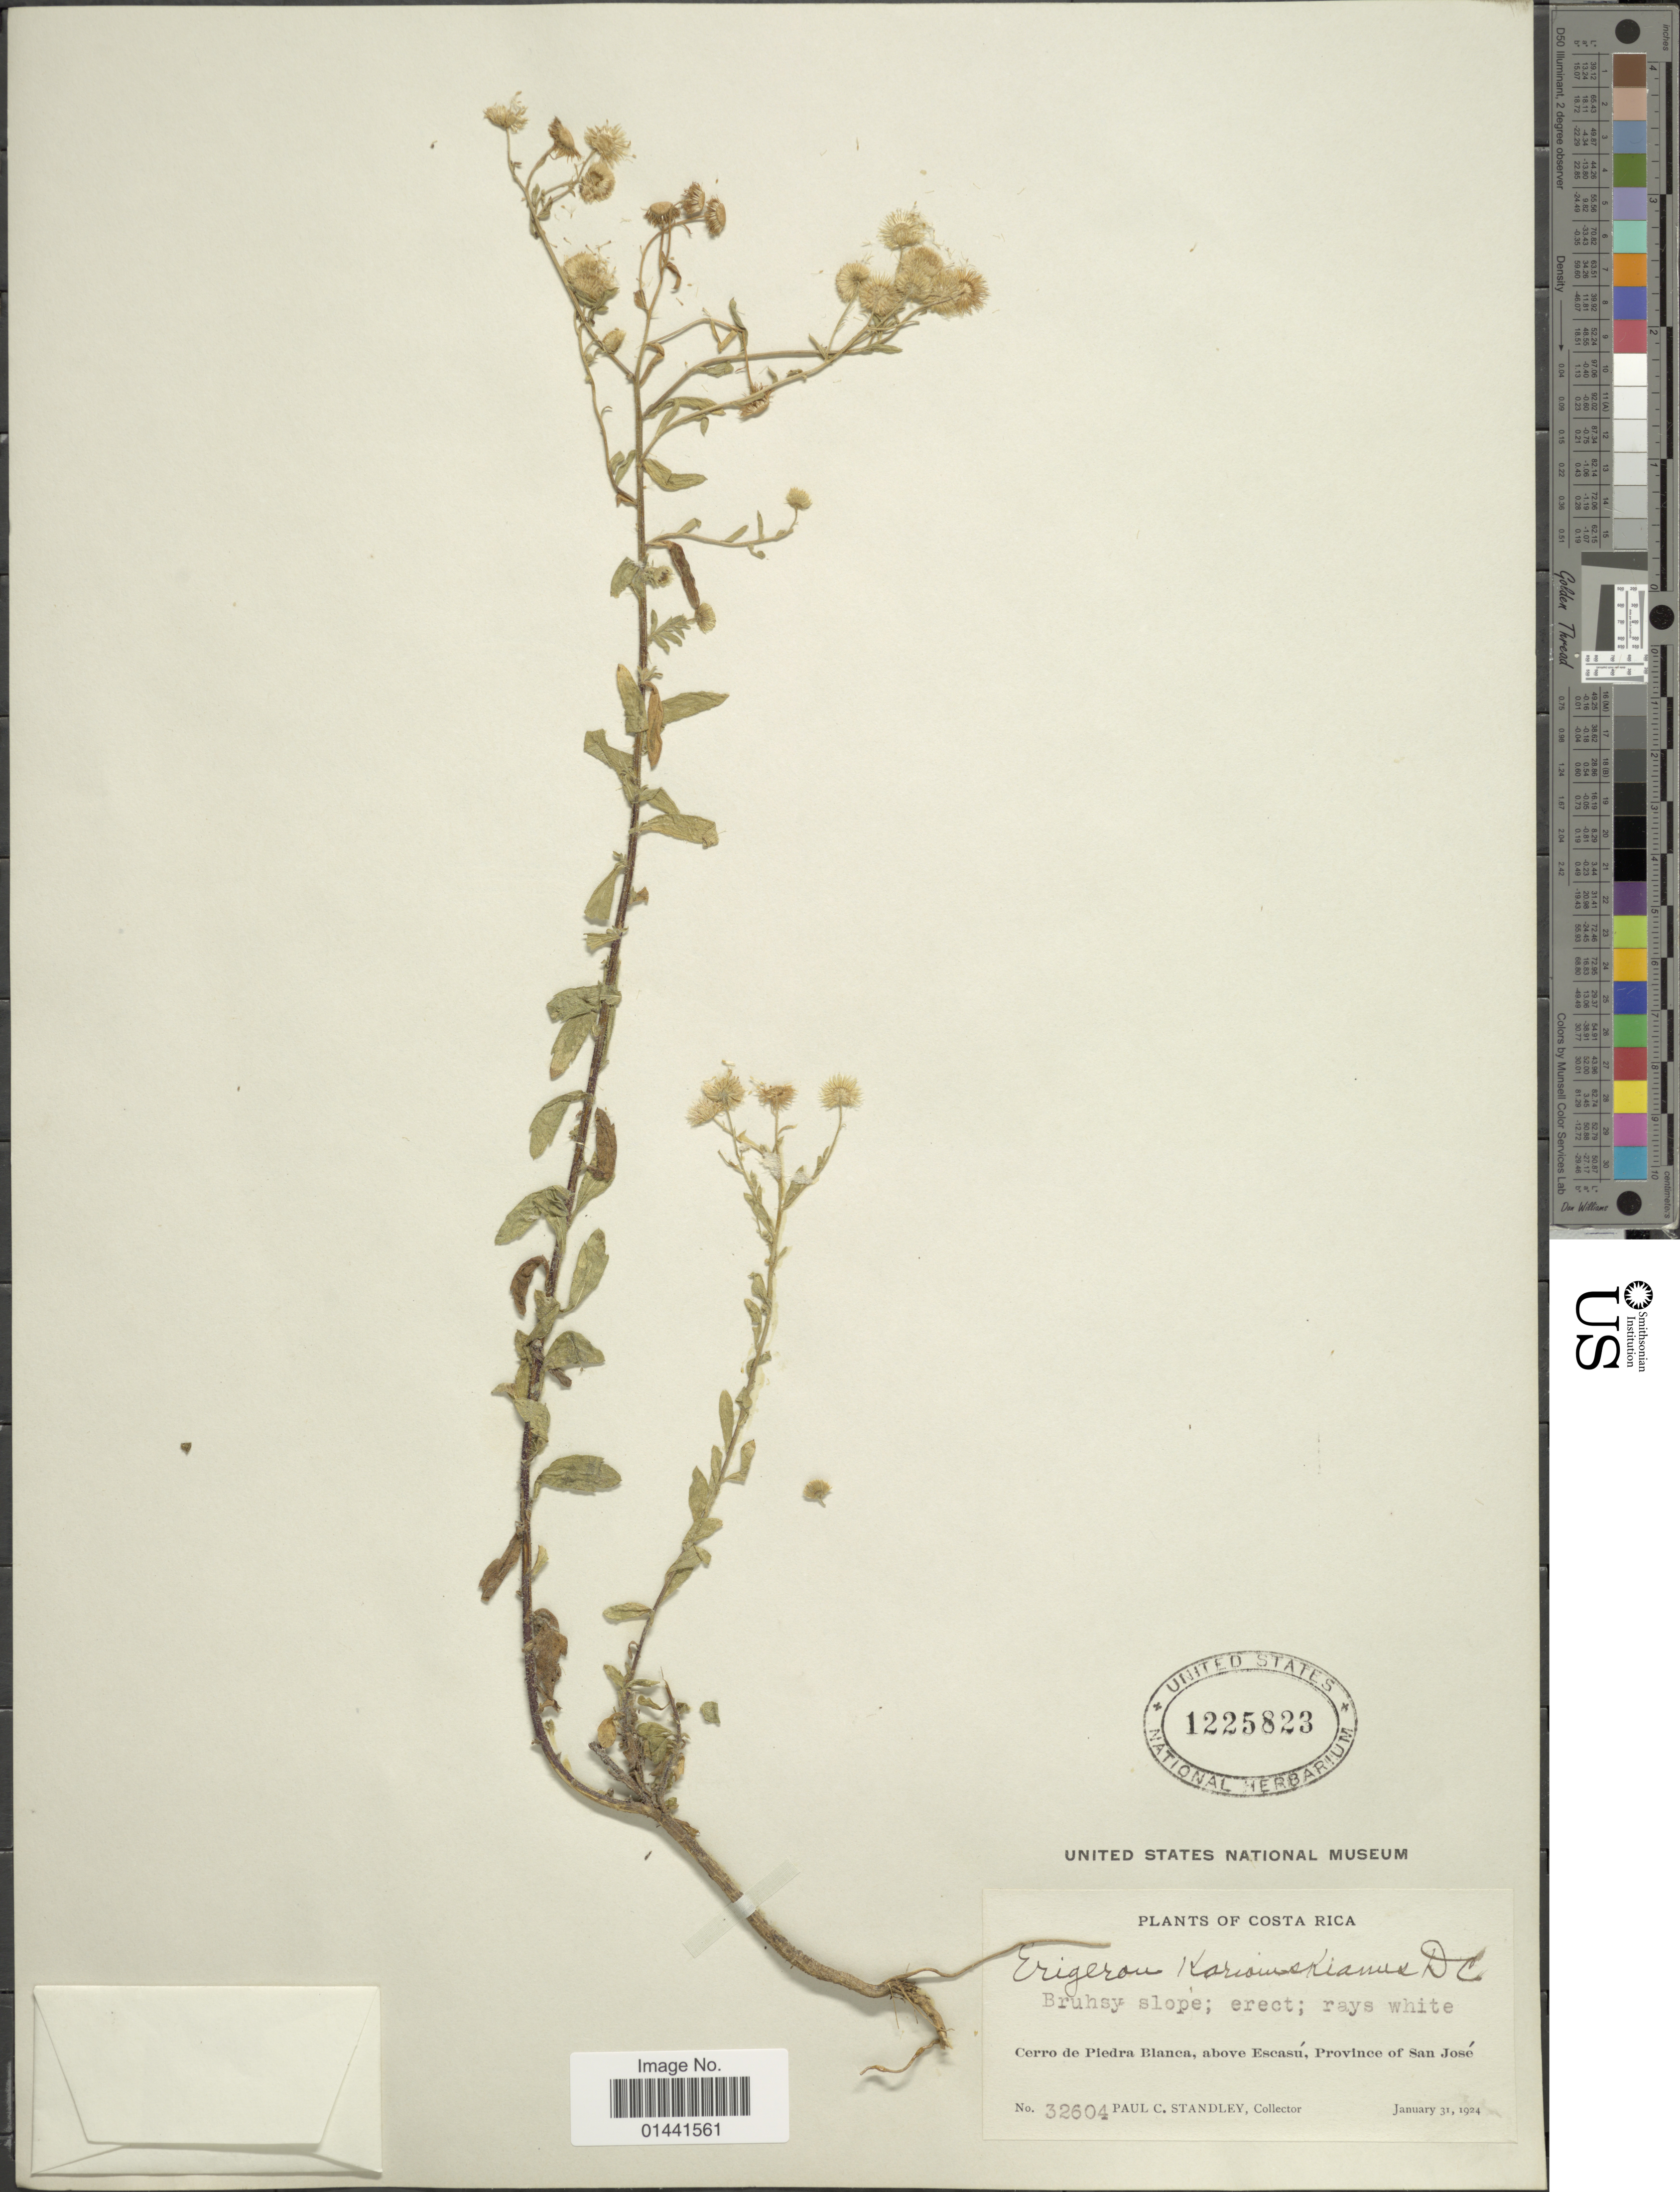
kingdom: Plantae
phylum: Tracheophyta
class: Magnoliopsida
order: Asterales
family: Asteraceae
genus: Erigeron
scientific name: Erigeron karvinskianus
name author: DC.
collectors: P. C. Standley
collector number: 32604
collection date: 1924-01-31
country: Costa Rica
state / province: San José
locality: Brushy slope, Cerro de Piedra Blanca, above Escasú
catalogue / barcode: US 1225823